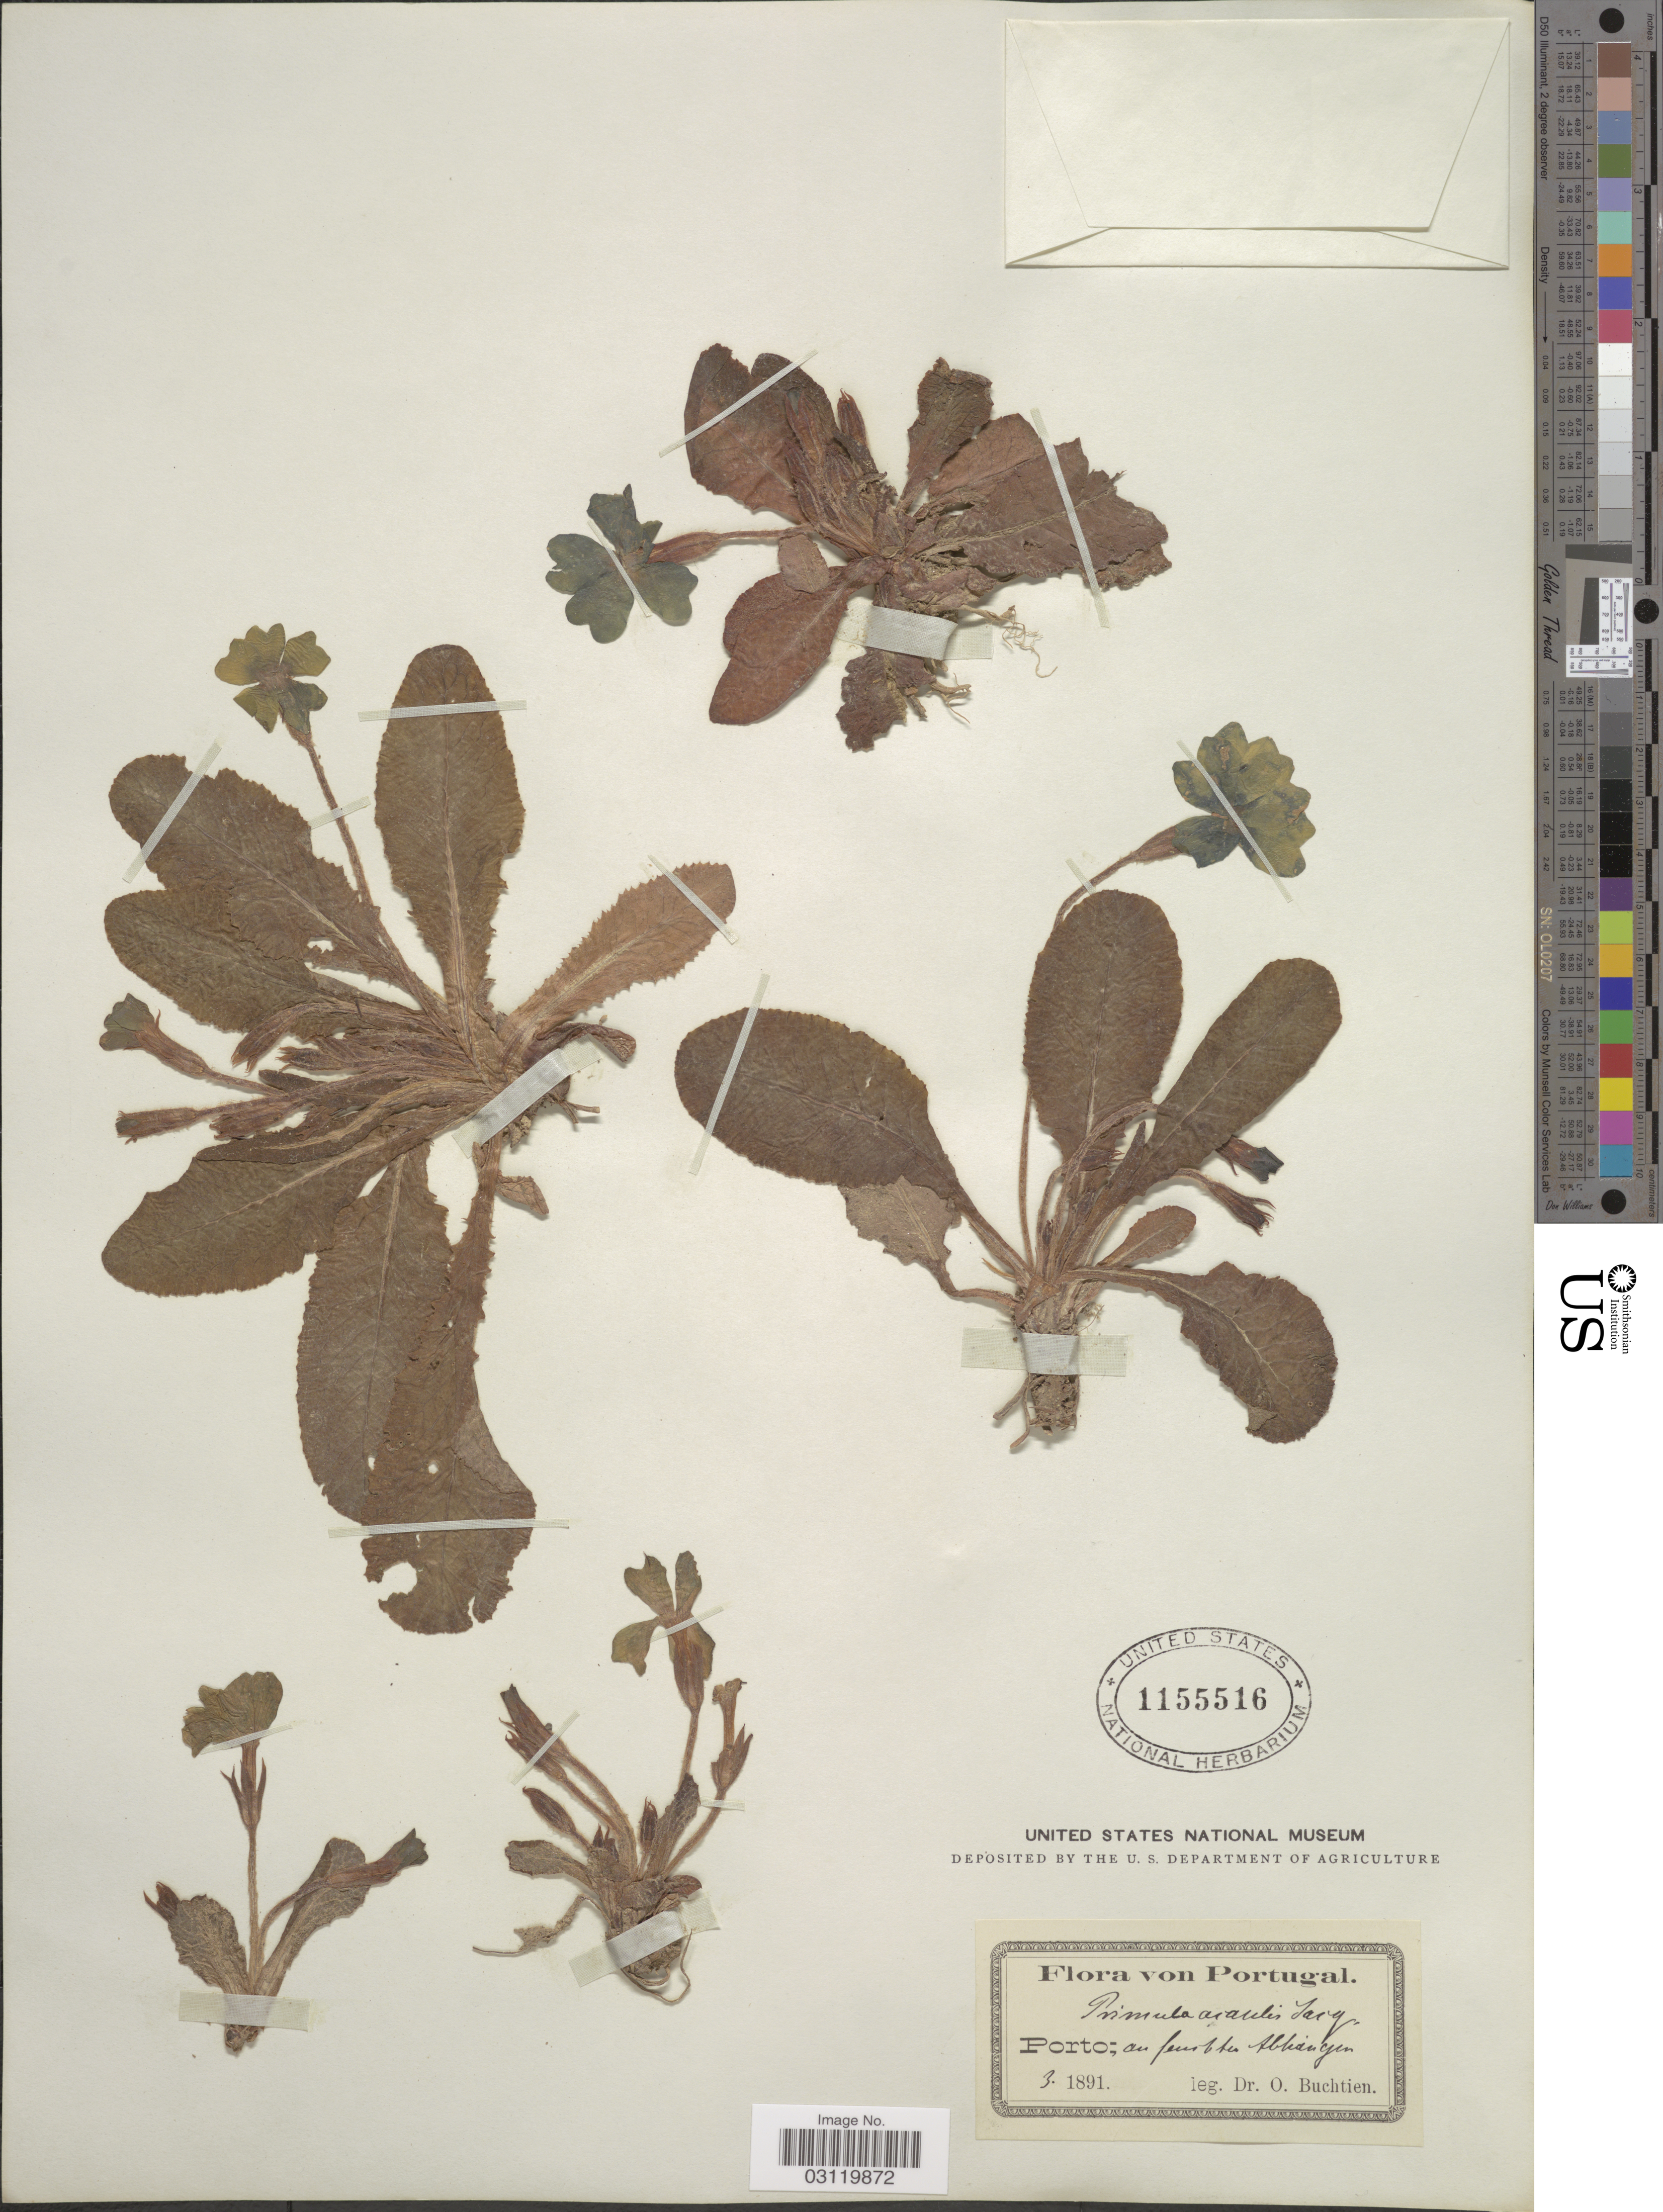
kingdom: Plantae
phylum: Tracheophyta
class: Magnoliopsida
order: Ericales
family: Primulaceae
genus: Primula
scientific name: Primula acaulis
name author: (L.) Hill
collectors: O. Buchtien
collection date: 1891-03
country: Portugal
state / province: Porto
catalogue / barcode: US 1155516